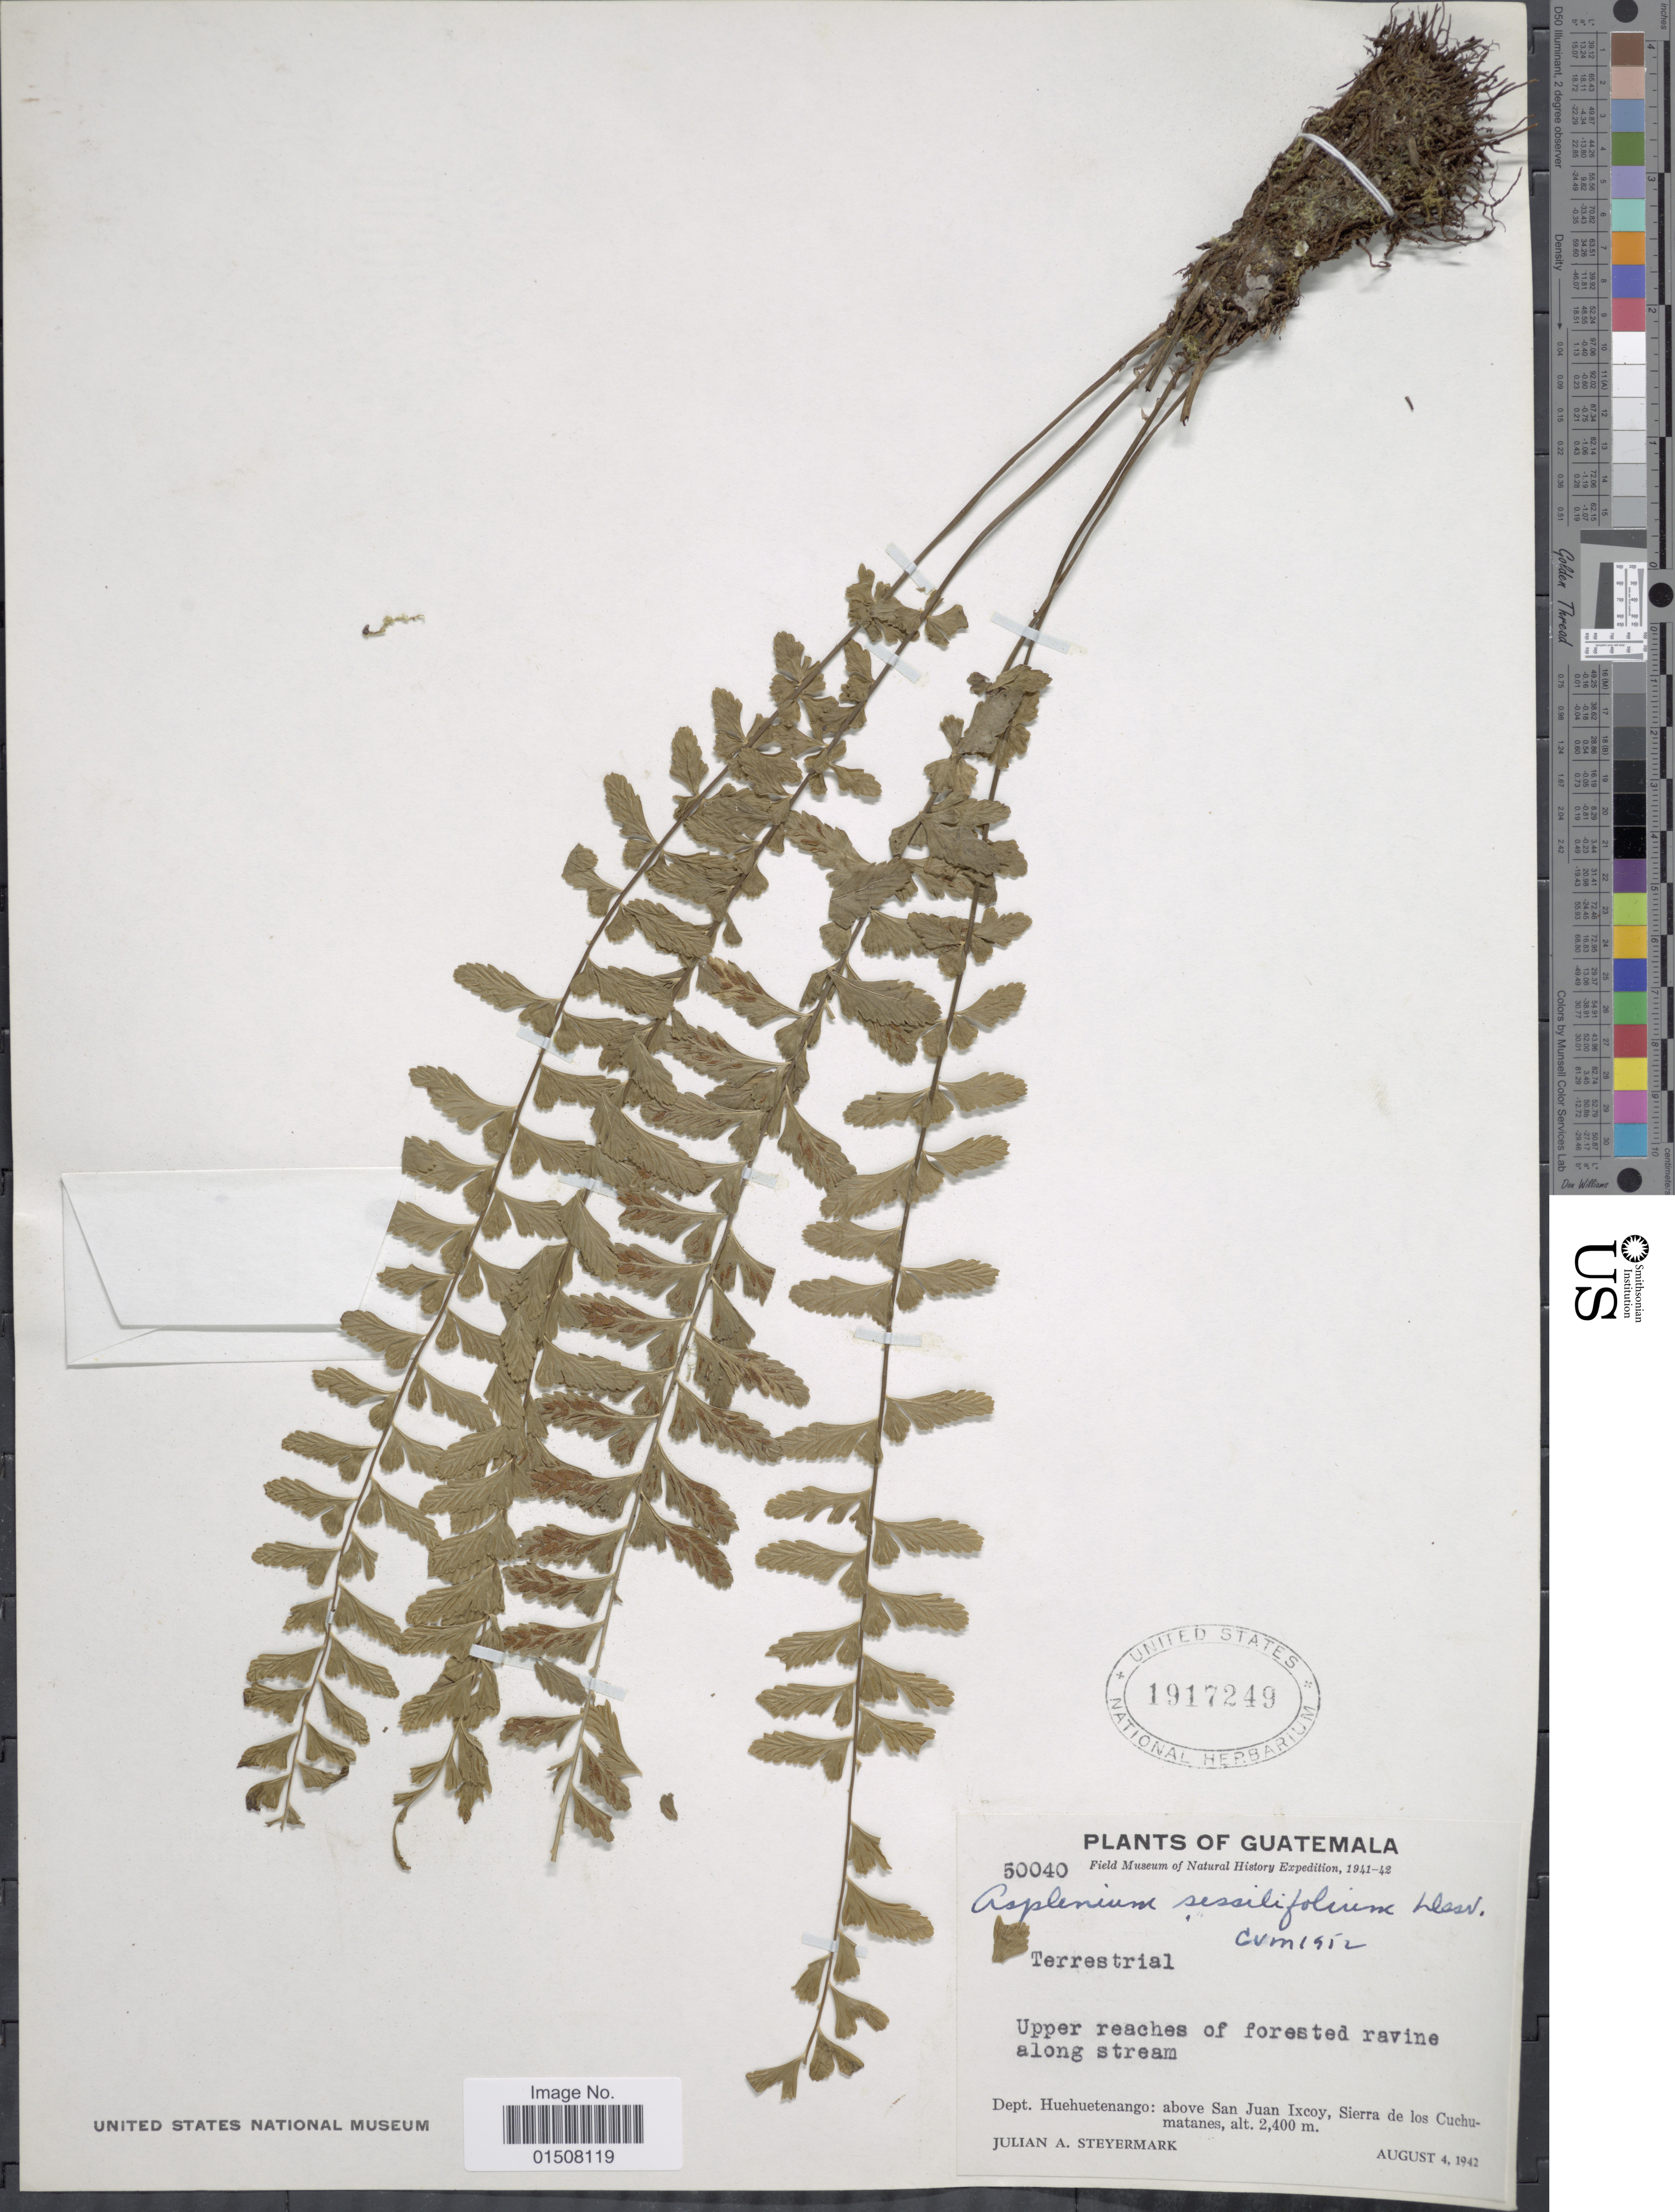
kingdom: Plantae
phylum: Tracheophyta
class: Polypodiopsida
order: Polypodiales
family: Aspleniaceae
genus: Asplenium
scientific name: Asplenium sessilifolium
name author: Desv.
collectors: J. Steyermark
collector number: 50040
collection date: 1942-08-04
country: Guatemala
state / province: Huehuetenango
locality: Above San Juan Ixcoy, Sierra de los Cuchumatanes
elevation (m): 2400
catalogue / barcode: US 1917249